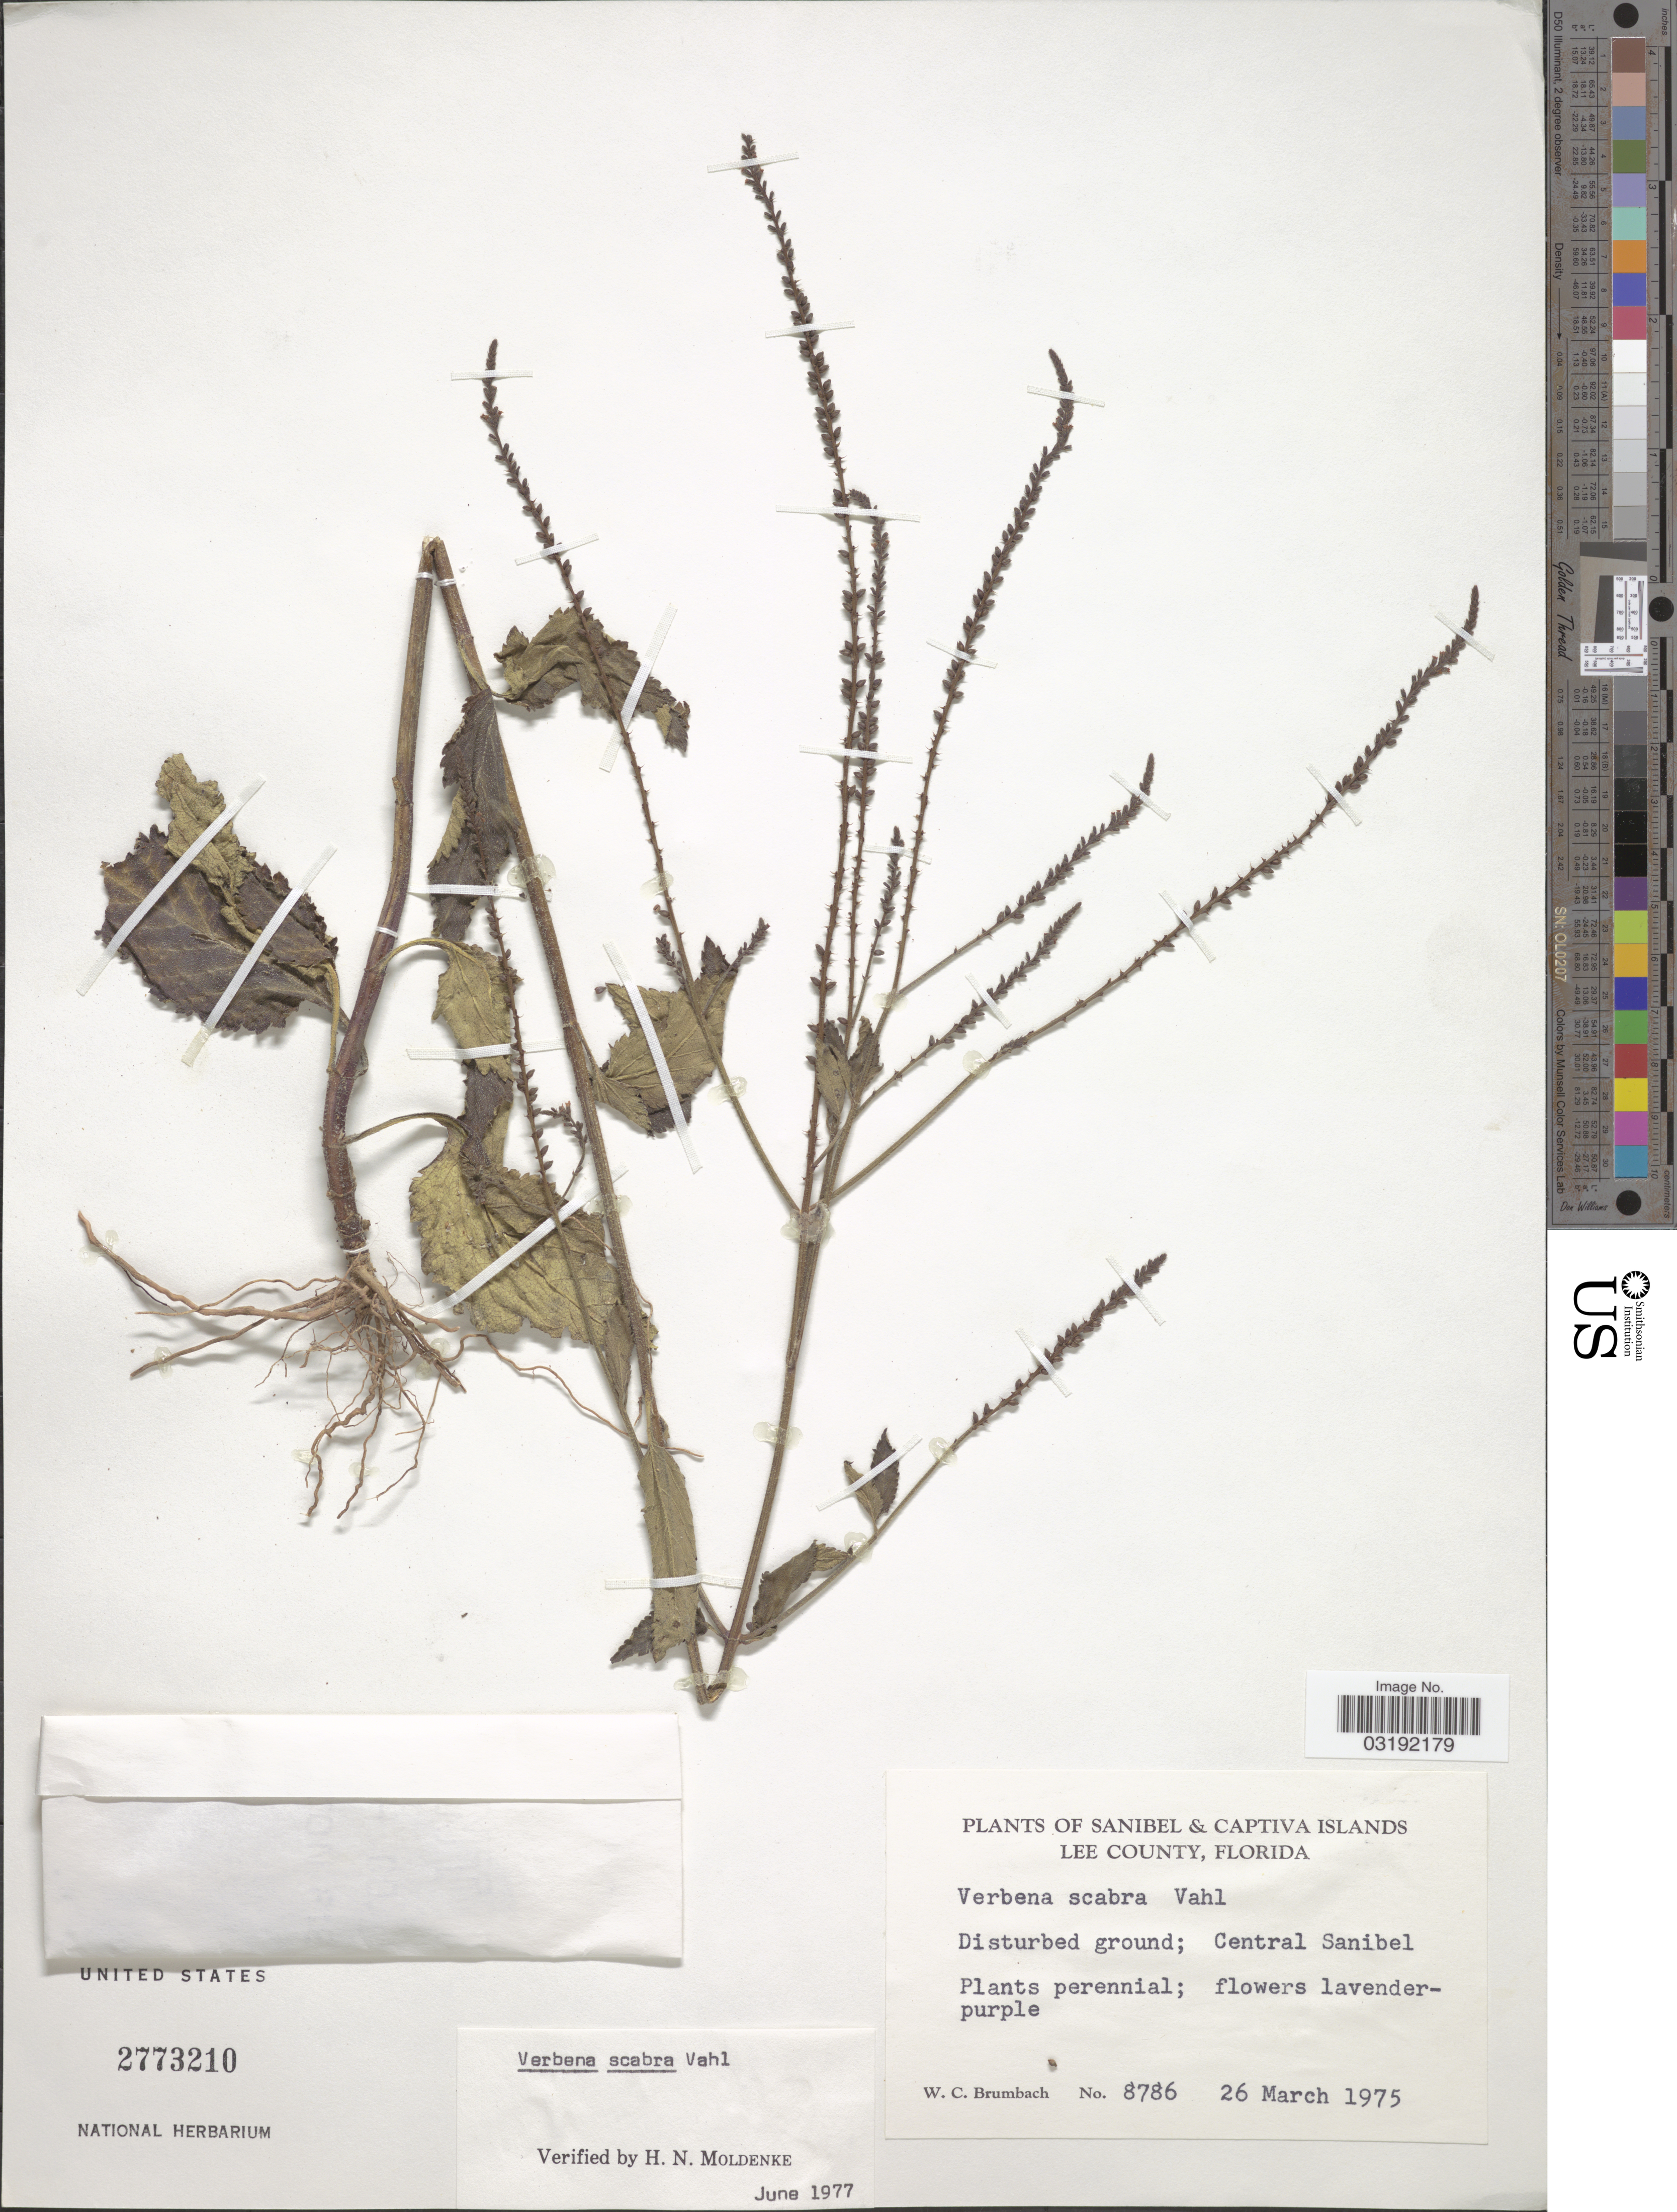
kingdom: Plantae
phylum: Tracheophyta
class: Magnoliopsida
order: Lamiales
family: Verbenaceae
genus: Verbena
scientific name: Verbena scabra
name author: Vahl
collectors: W. C. Brumbach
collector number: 8786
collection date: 1975-03-26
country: United States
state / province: Florida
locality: Sanibel & Captiva Islands. Lee County. Central Sanibel.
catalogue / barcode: US 2773210